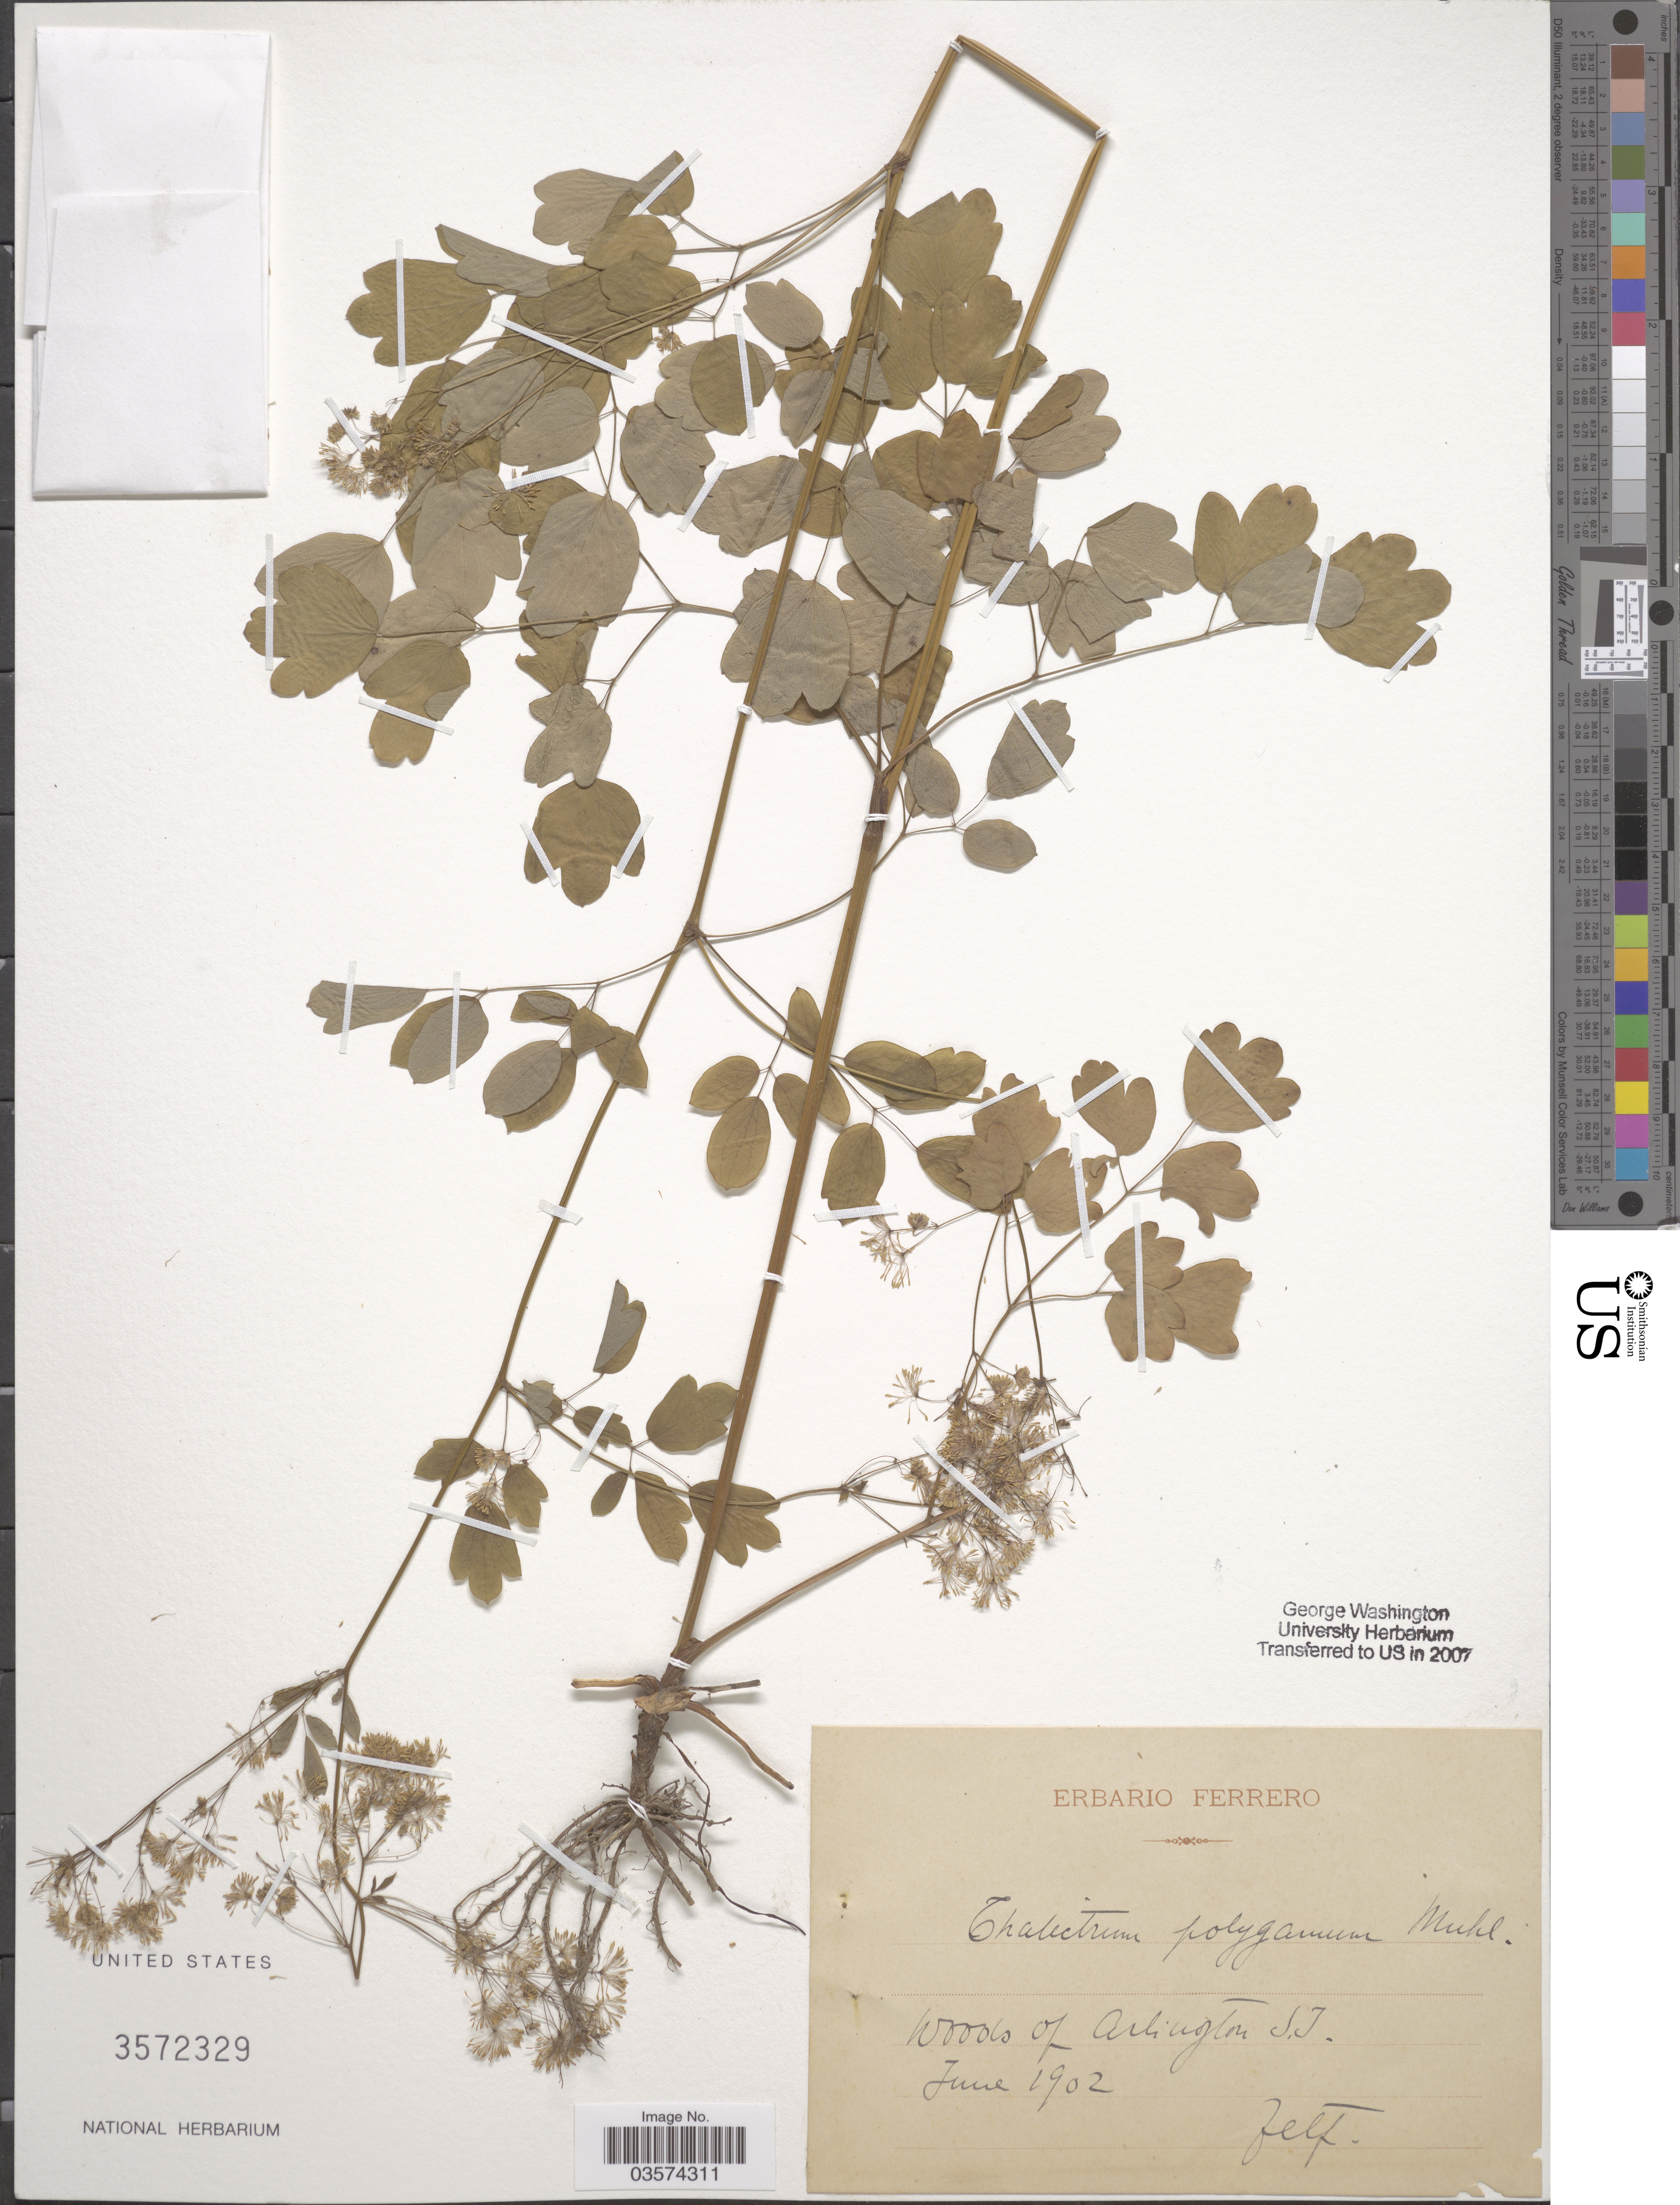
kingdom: Plantae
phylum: Tracheophyta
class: Magnoliopsida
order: Ranunculales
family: Ranunculaceae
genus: Thalictrum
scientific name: Thalictrum pubescens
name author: Pursh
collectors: F. Ferrero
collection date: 1902-06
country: United States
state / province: New Jersey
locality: Woods of Arlington S.J.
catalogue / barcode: US 2572329